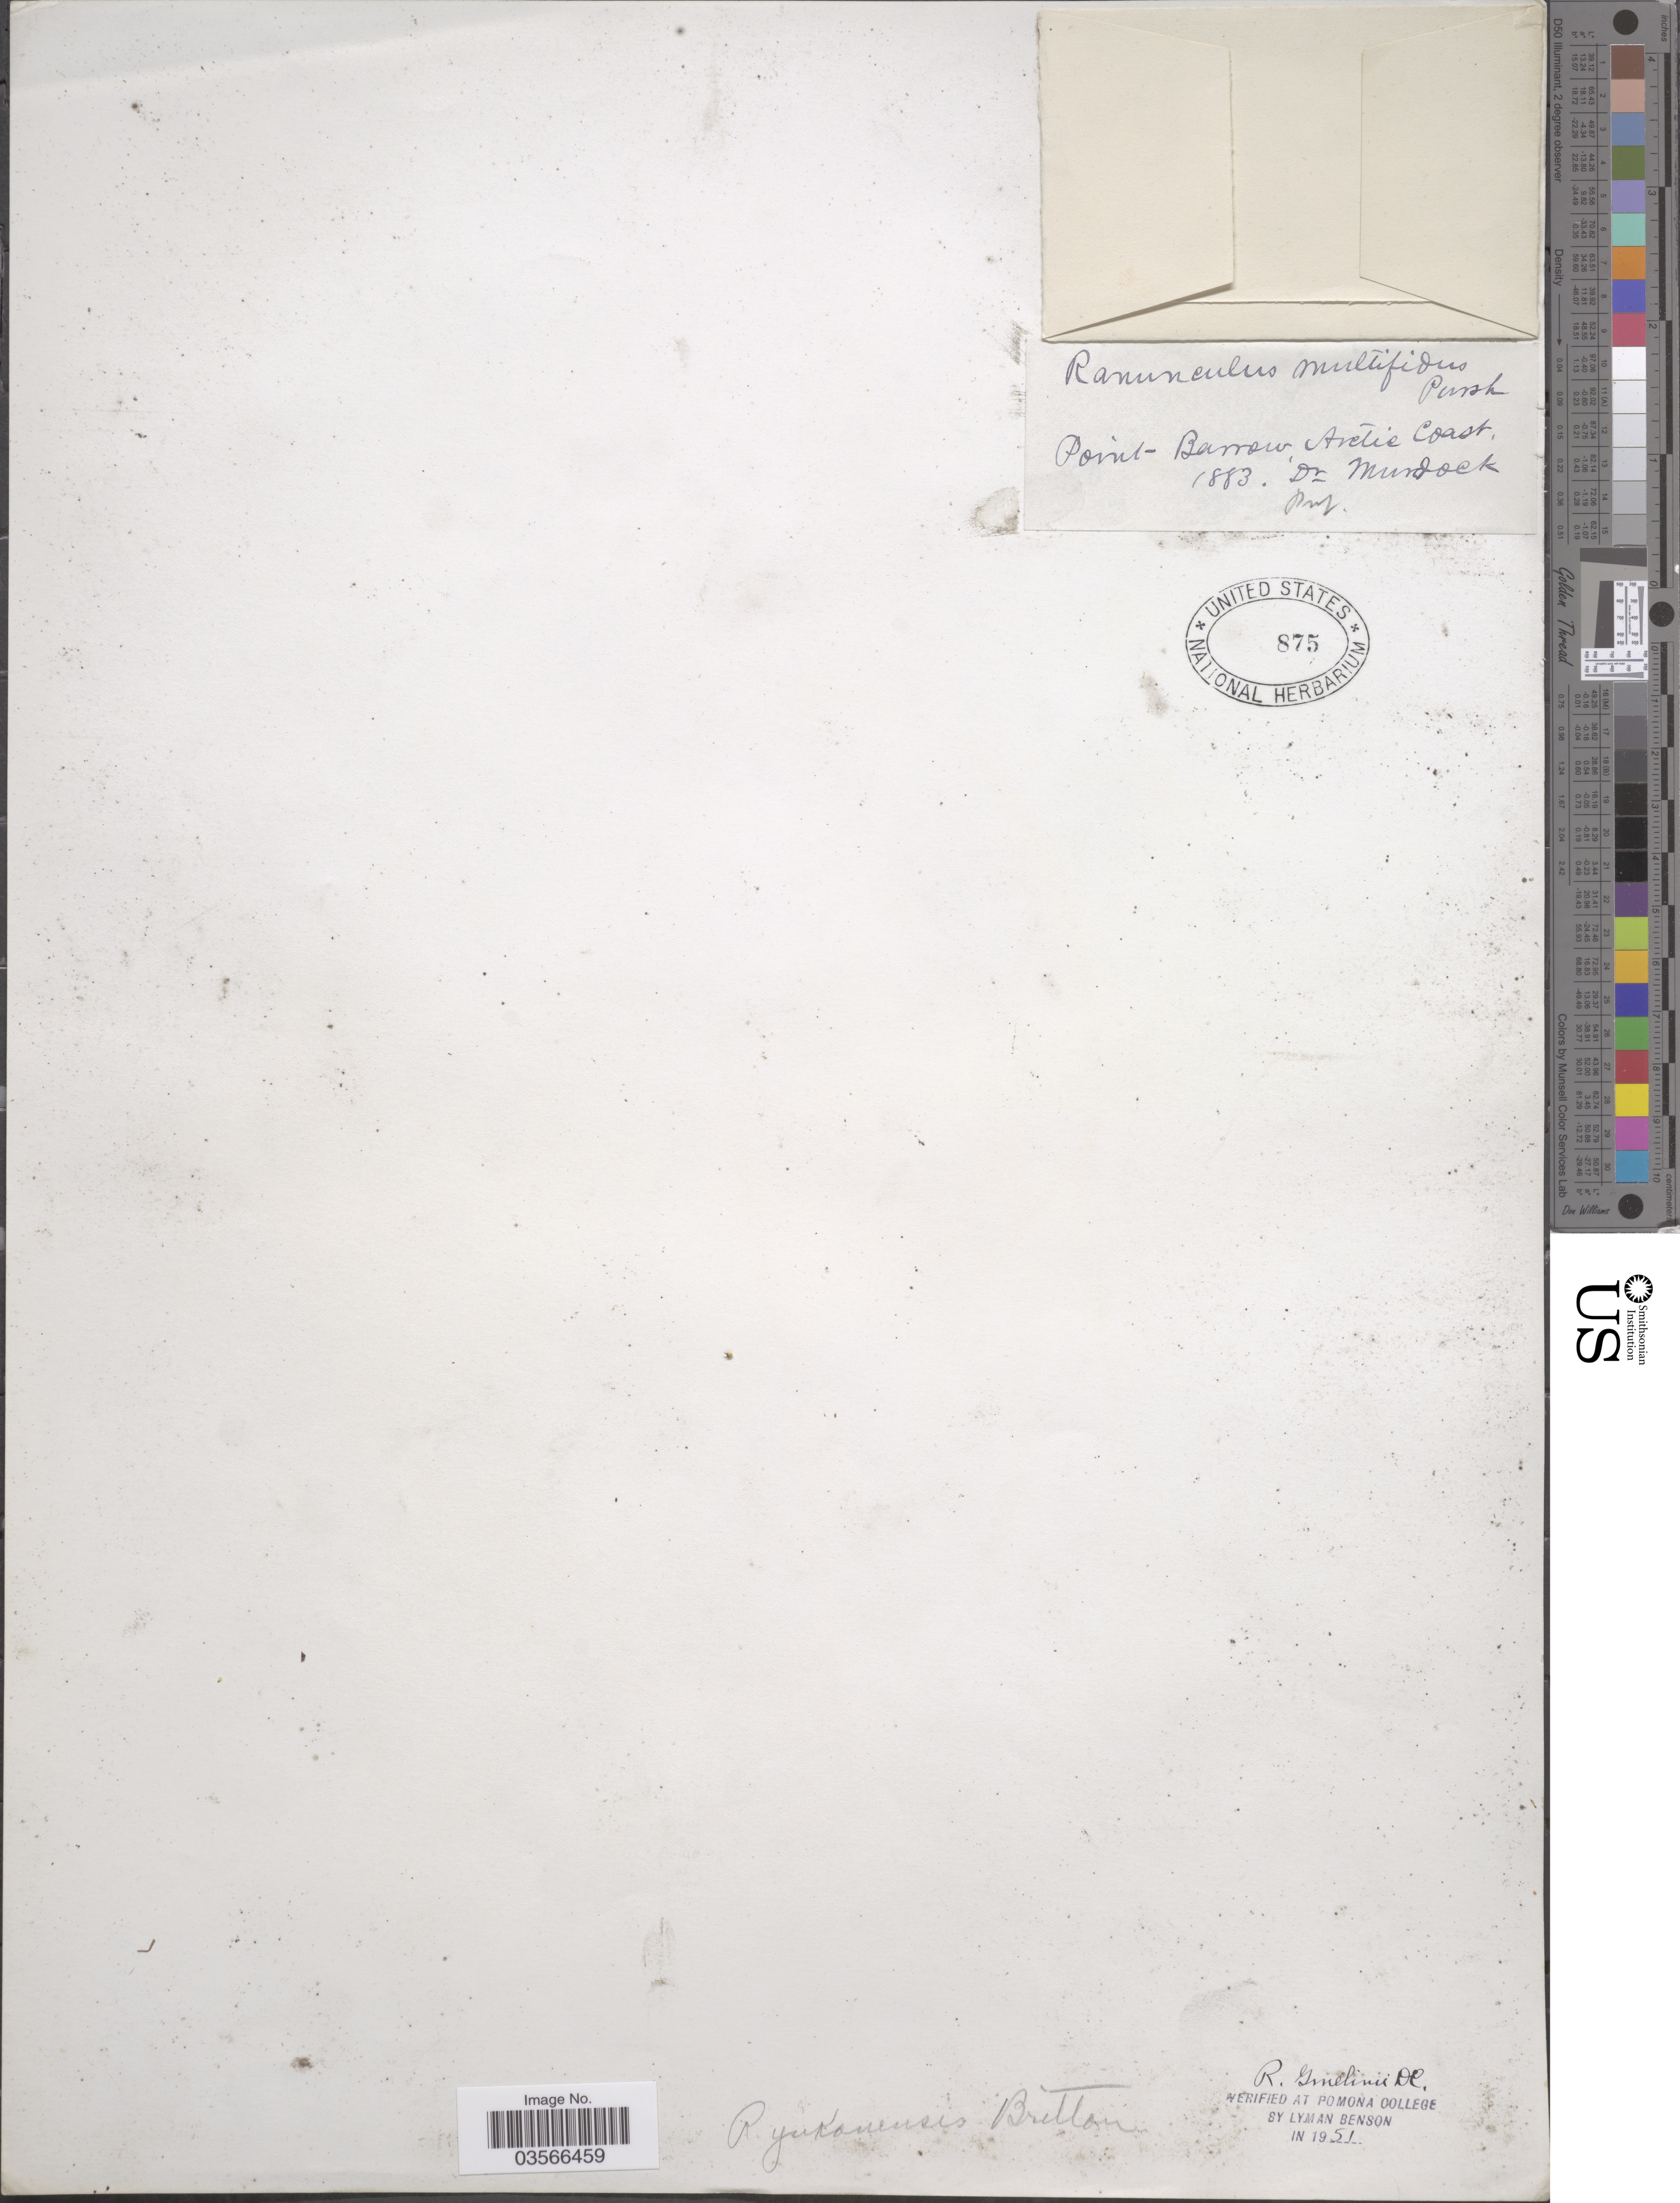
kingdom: Plantae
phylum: Tracheophyta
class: Magnoliopsida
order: Ranunculales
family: Ranunculaceae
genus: Ranunculus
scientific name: Ranunculus gmelinii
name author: DC.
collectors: -. Murdock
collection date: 1883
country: United States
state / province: Alaska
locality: Point-Barrow, Arctic Coast.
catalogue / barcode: US 875